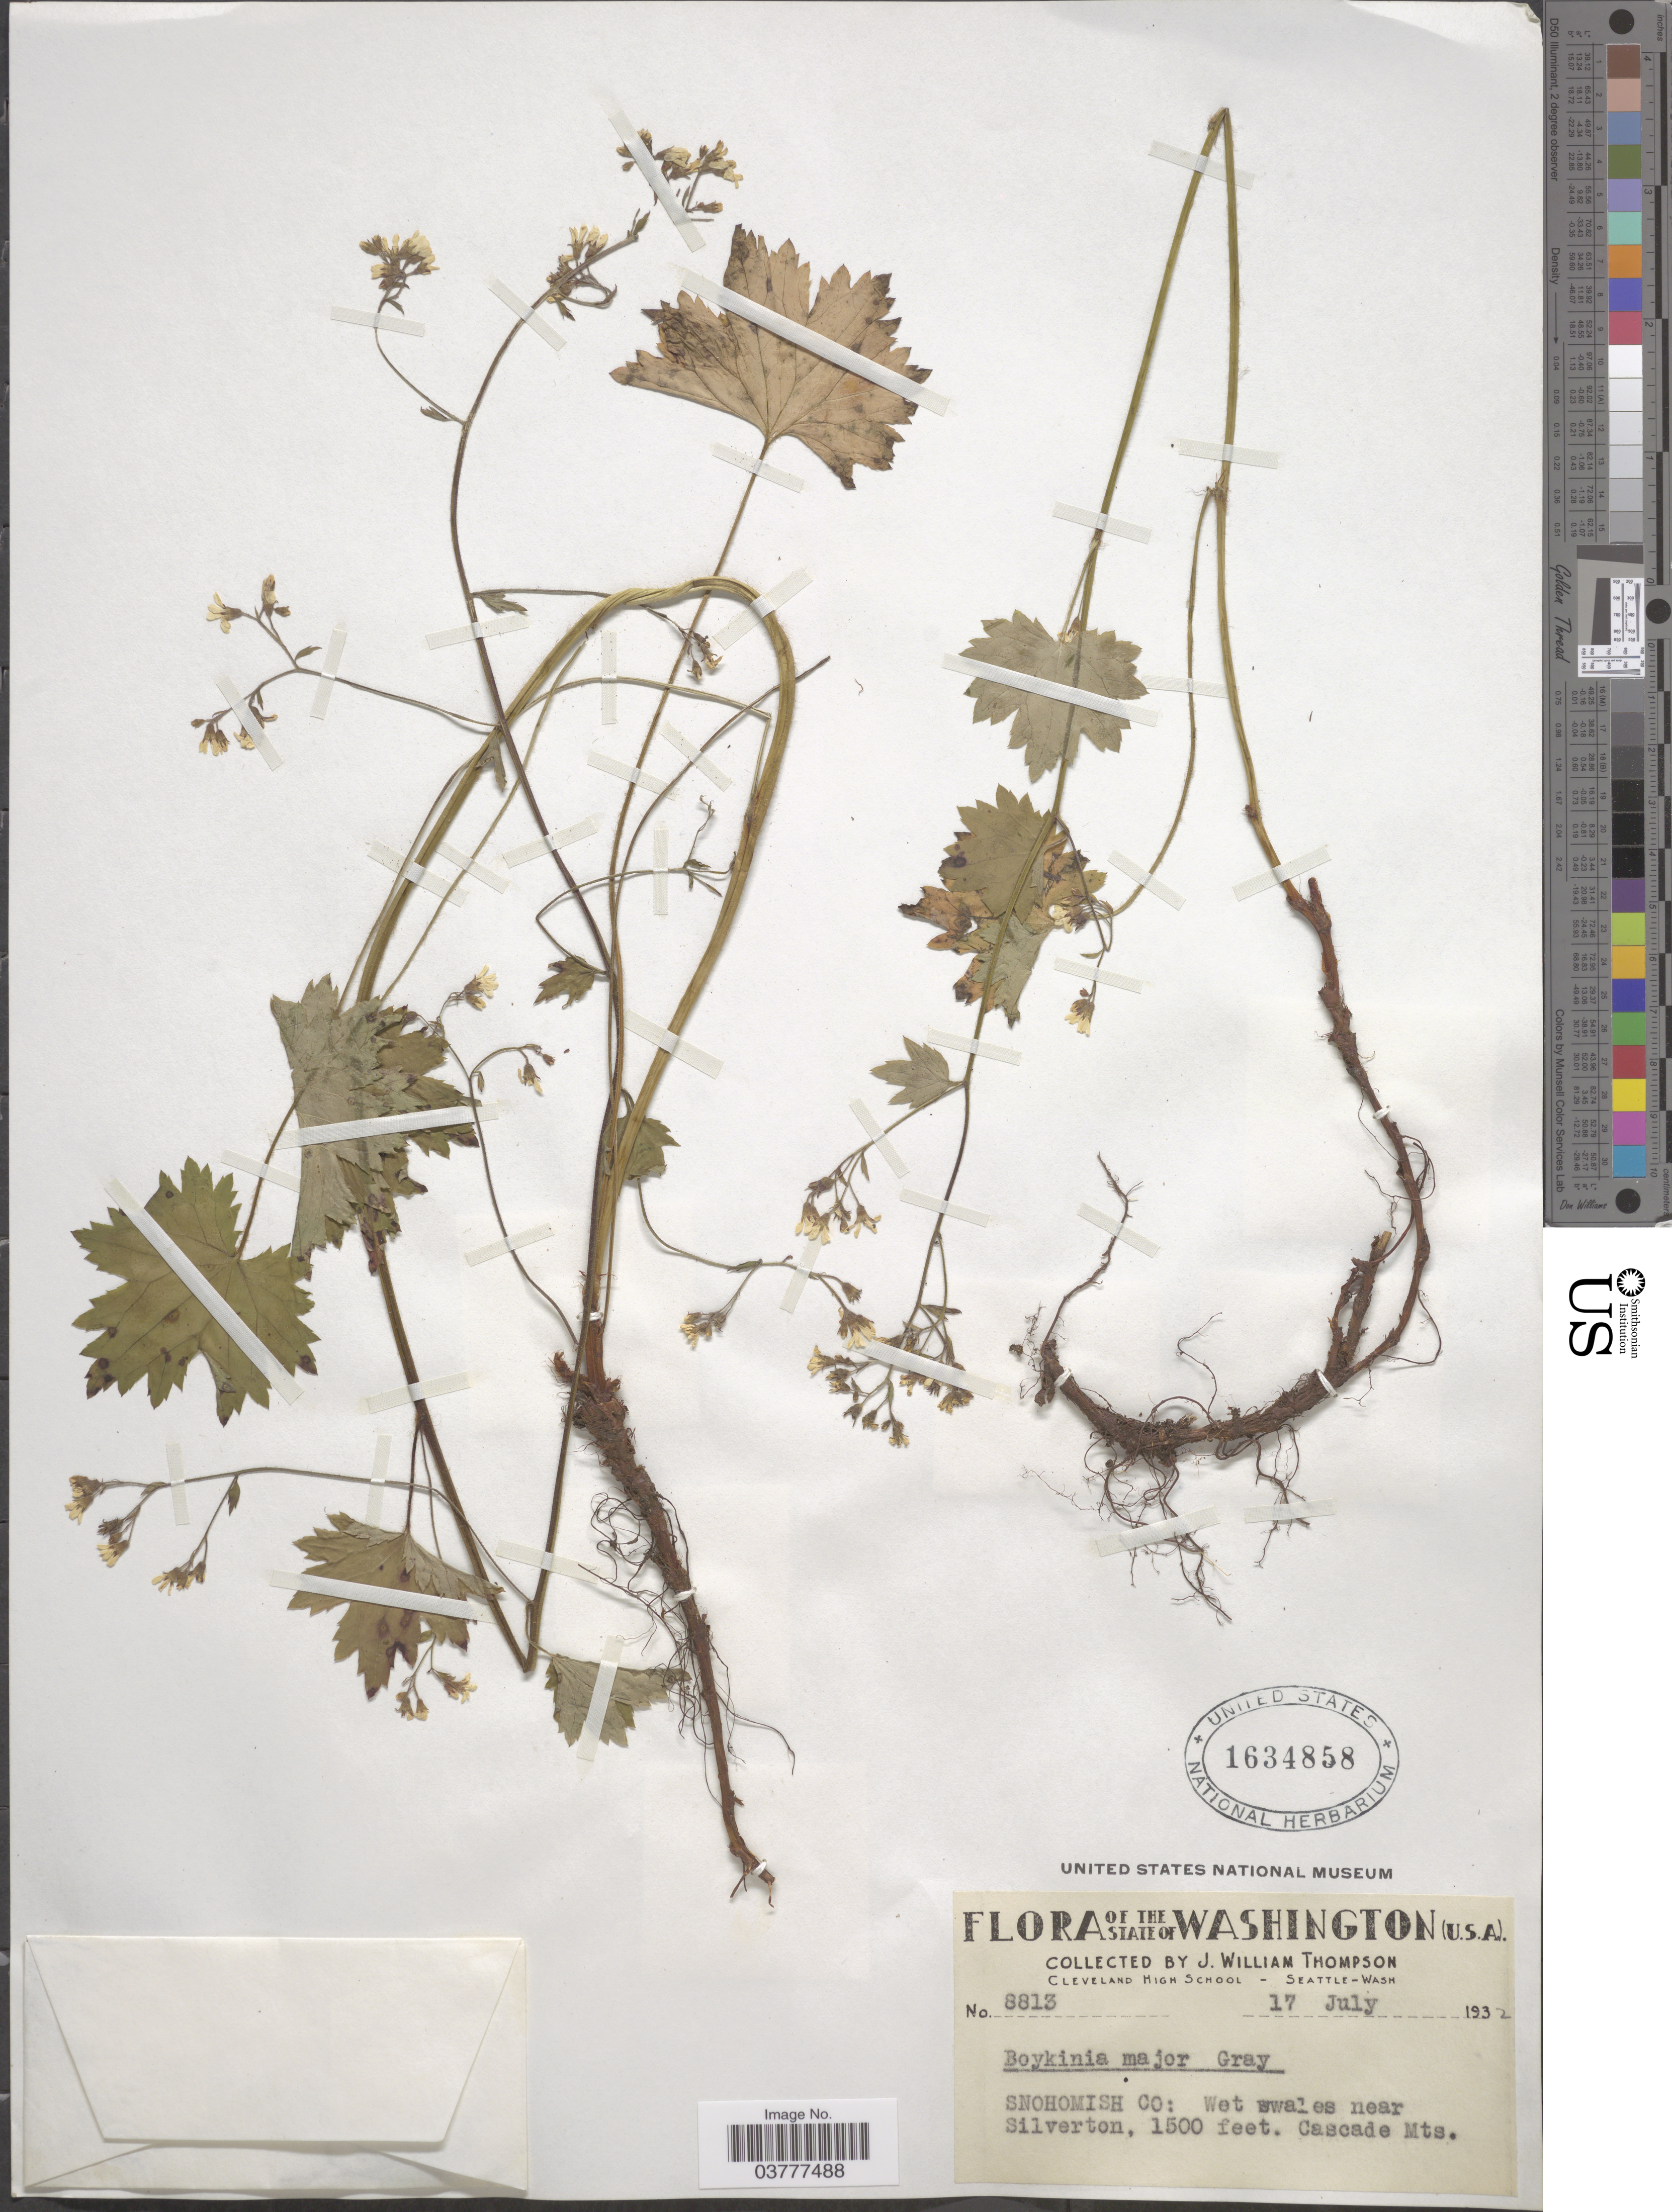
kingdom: Plantae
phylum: Tracheophyta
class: Magnoliopsida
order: Saxifragales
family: Saxifragaceae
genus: Boykinia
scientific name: Boykinia elata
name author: Greene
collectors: J. W. Thompson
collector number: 8813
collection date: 1932-07-17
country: United States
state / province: Washington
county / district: Snohomish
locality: Snohomish Co: Wet swales near Silverton. Cascade Mts.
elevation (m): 457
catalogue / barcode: US 1634858